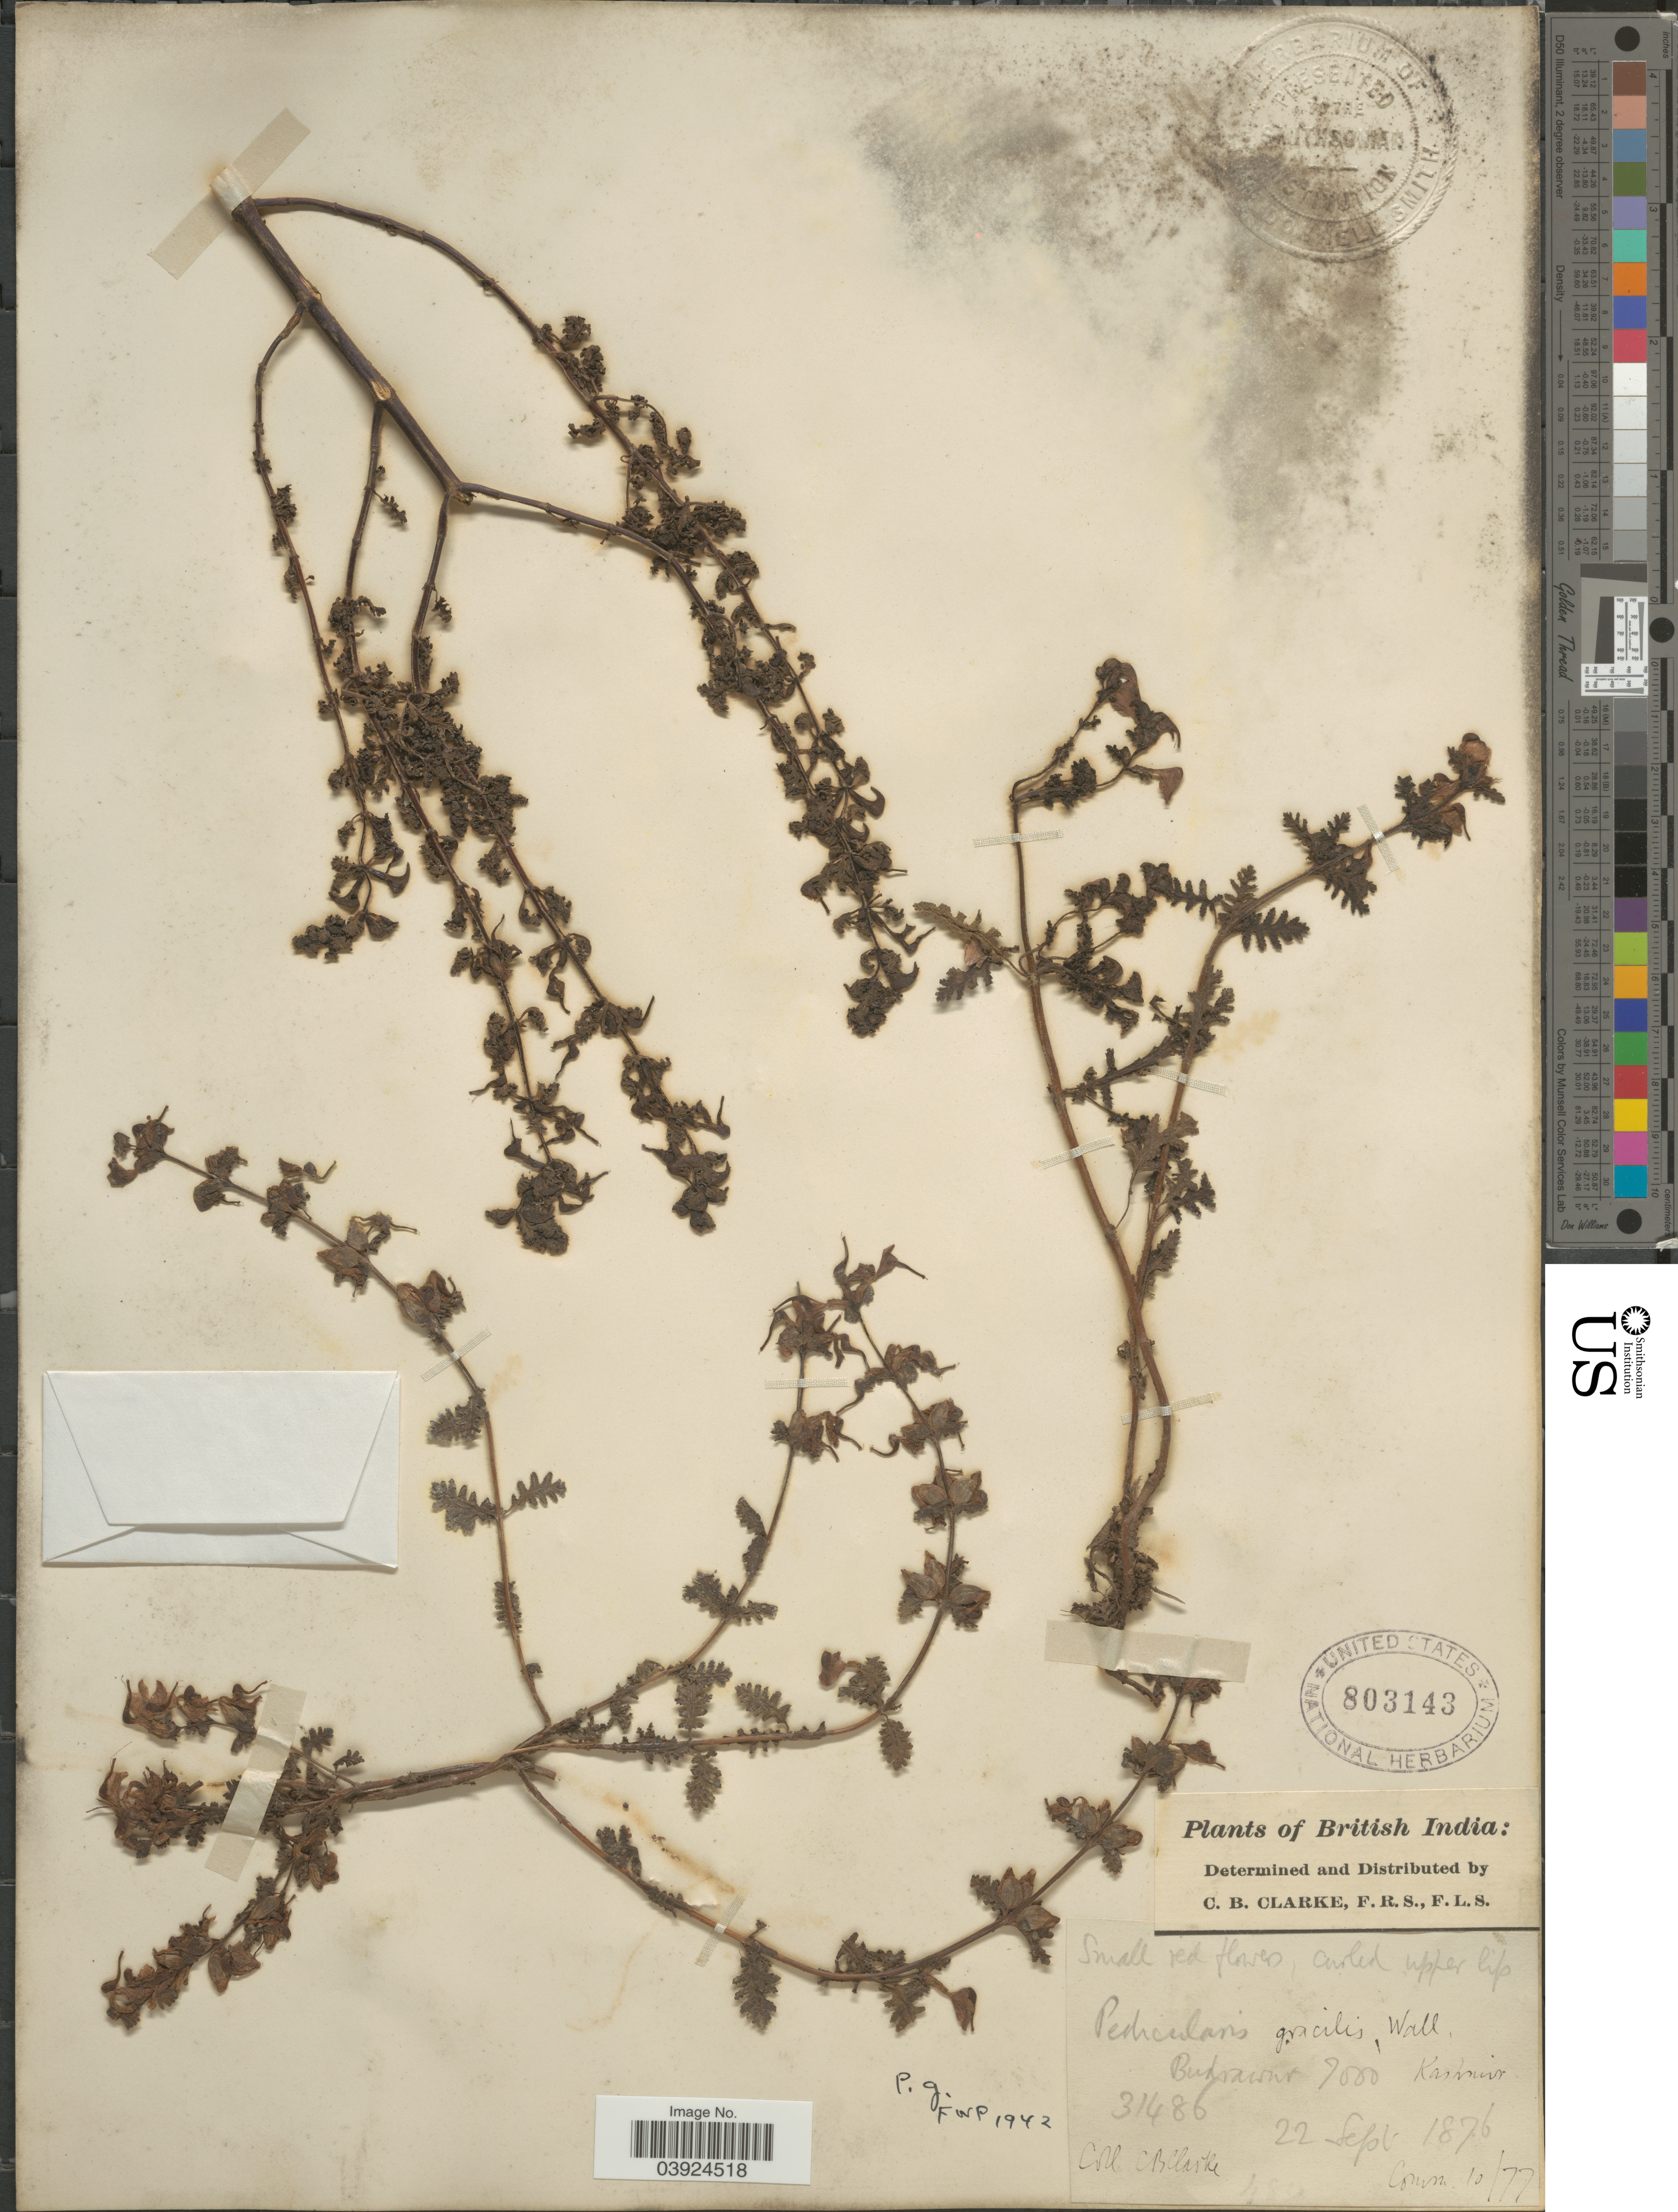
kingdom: Plantae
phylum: Tracheophyta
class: Magnoliopsida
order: Lamiales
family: Orobanchaceae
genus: Pedicularis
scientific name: Pedicularis gracilis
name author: Wall. ex Benth.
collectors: C. B. Clarke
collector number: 31486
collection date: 1876-09-22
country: India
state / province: Jammu and Kashmir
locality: British India. Budranur Kashmir.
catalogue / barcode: US 803143